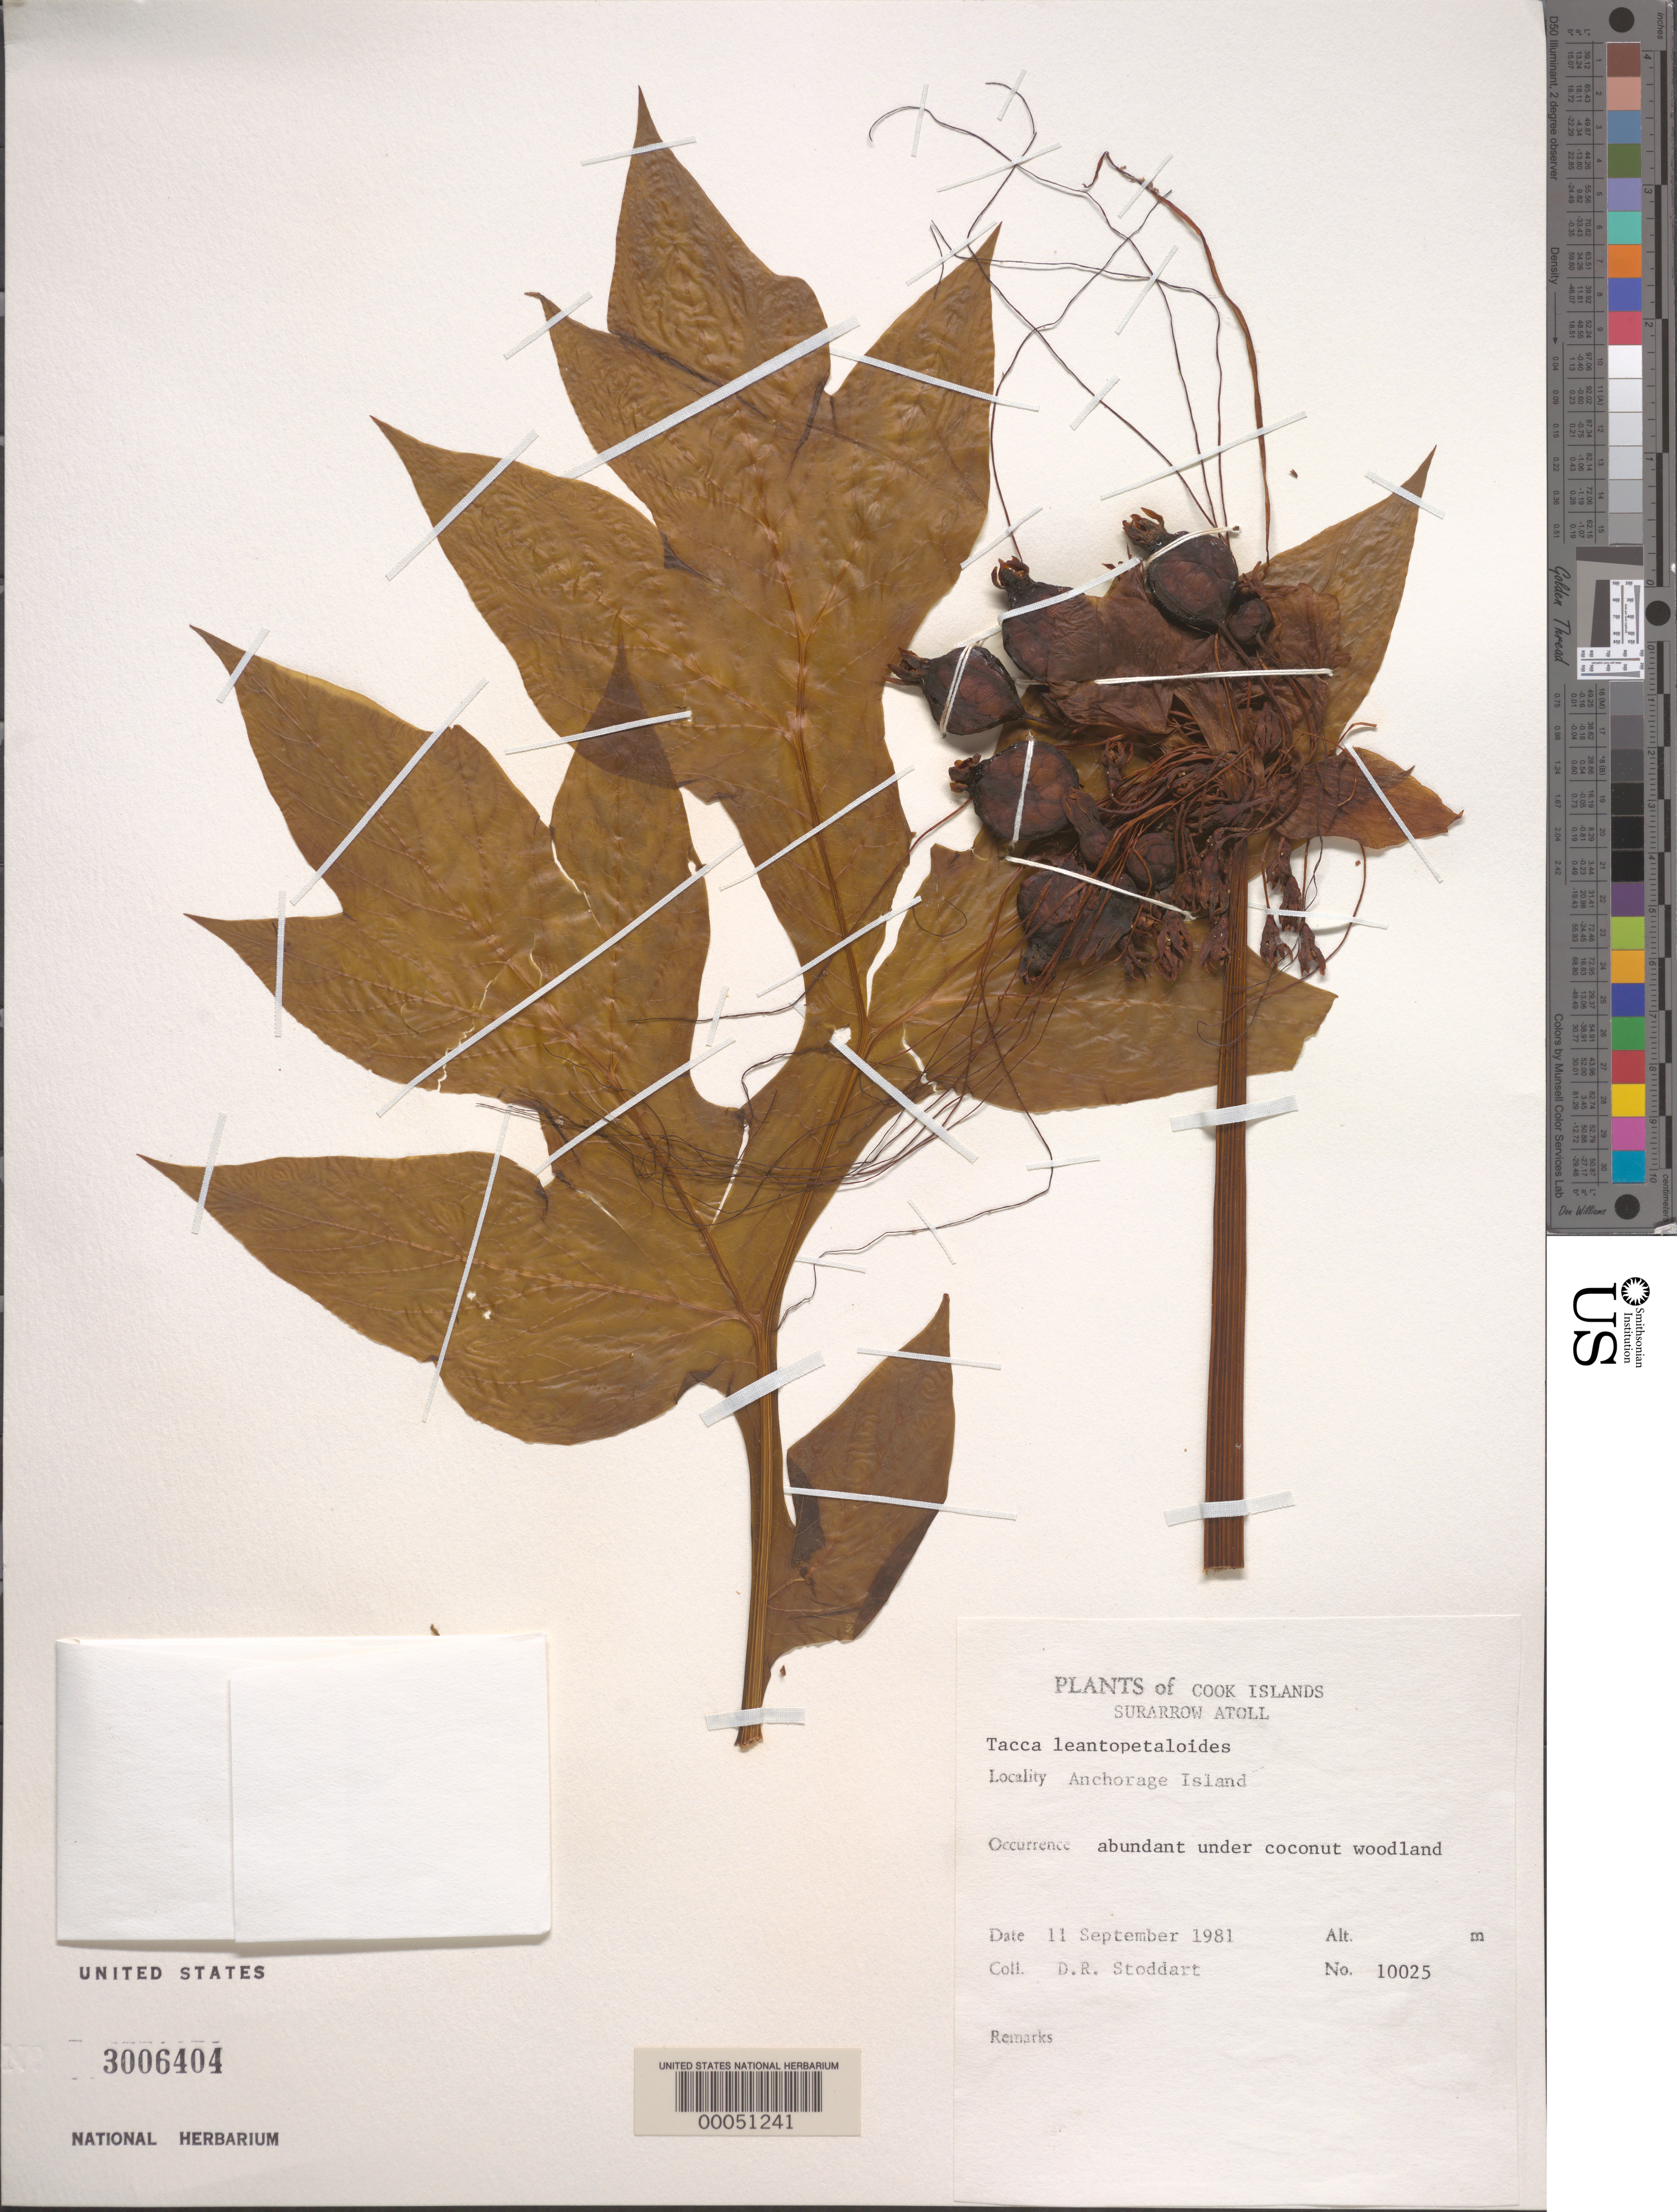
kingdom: Plantae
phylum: Tracheophyta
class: Liliopsida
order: Dioscoreales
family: Dioscoreaceae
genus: Tacca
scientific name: Tacca leontopetaloides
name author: (L.) Kuntze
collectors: D. R. Stoddart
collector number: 10025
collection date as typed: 11 Sep 1981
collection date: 1981-09-11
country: Cook Islands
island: Suwarrow Atoll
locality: Anchorage Island [Northern Cook Is.]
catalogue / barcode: US 3006404